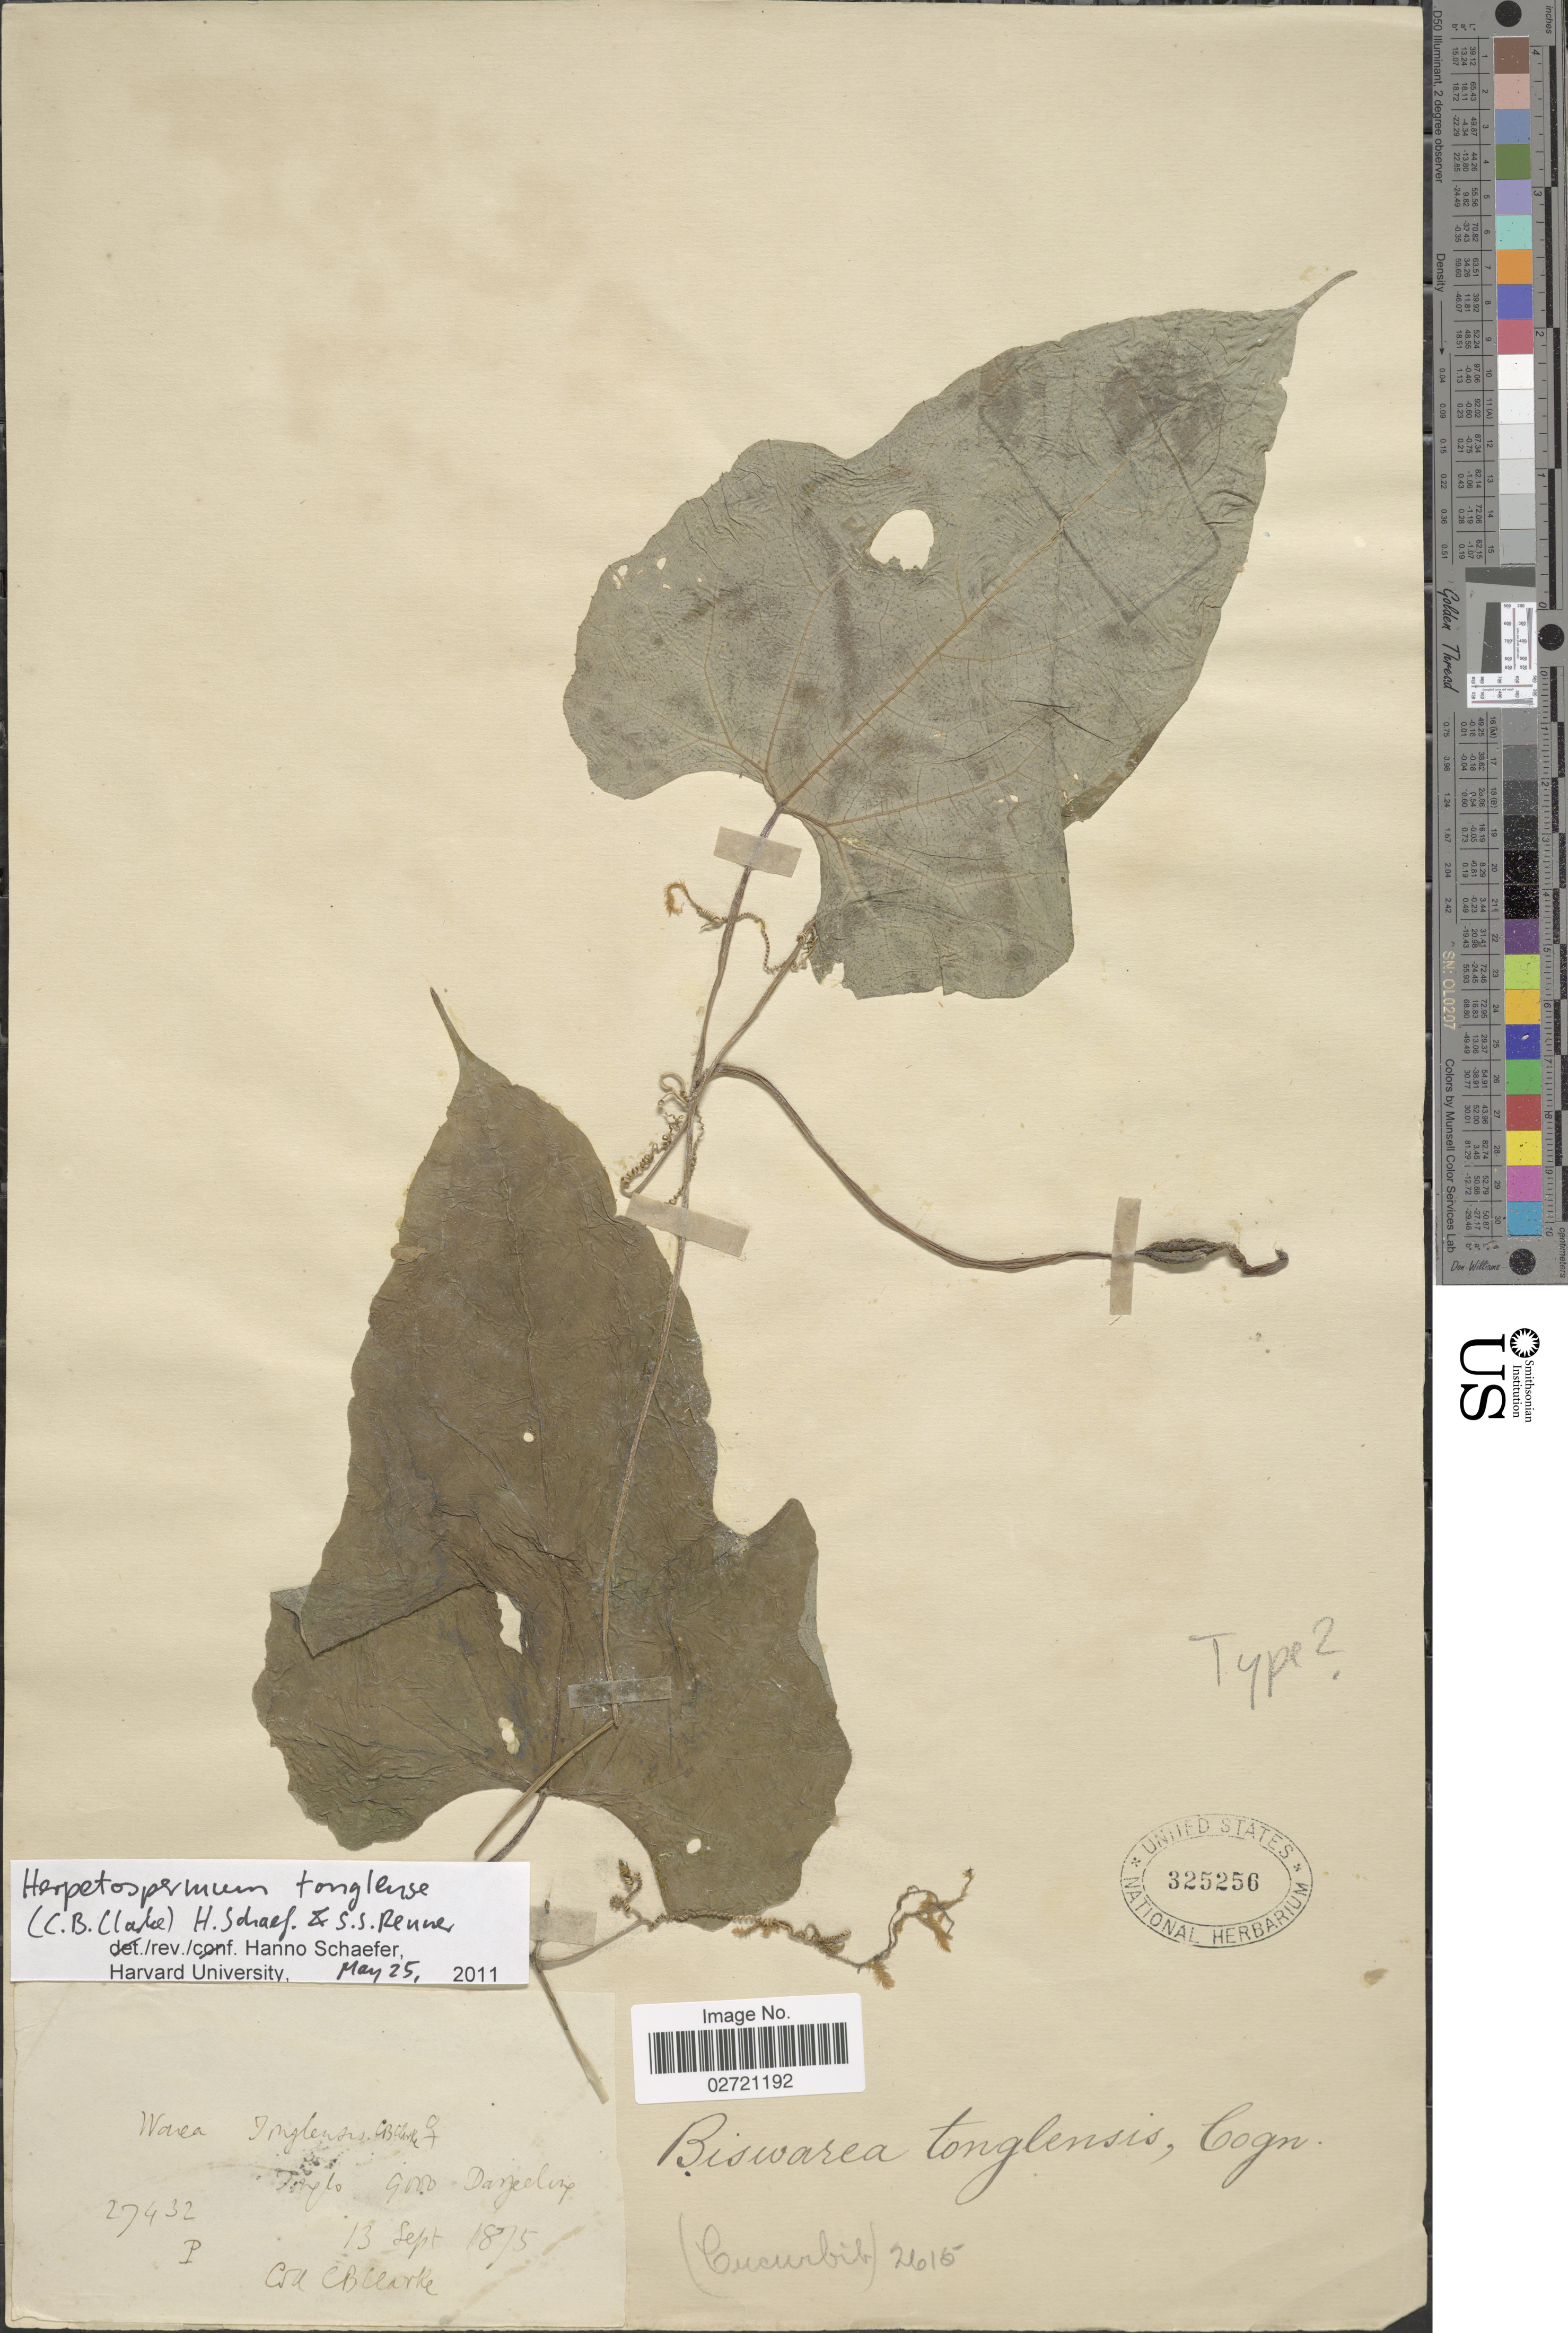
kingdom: Plantae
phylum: Tracheophyta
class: Magnoliopsida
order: Cucurbitales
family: Cucurbitaceae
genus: Herpetospermum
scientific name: Herpetospermum tonglense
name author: (C.B. Clarke) H. Schaef. & S.S. Renner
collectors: C. B. Clarke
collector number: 27432P?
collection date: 1875-09-13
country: India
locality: Darjeeling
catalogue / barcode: US 325256